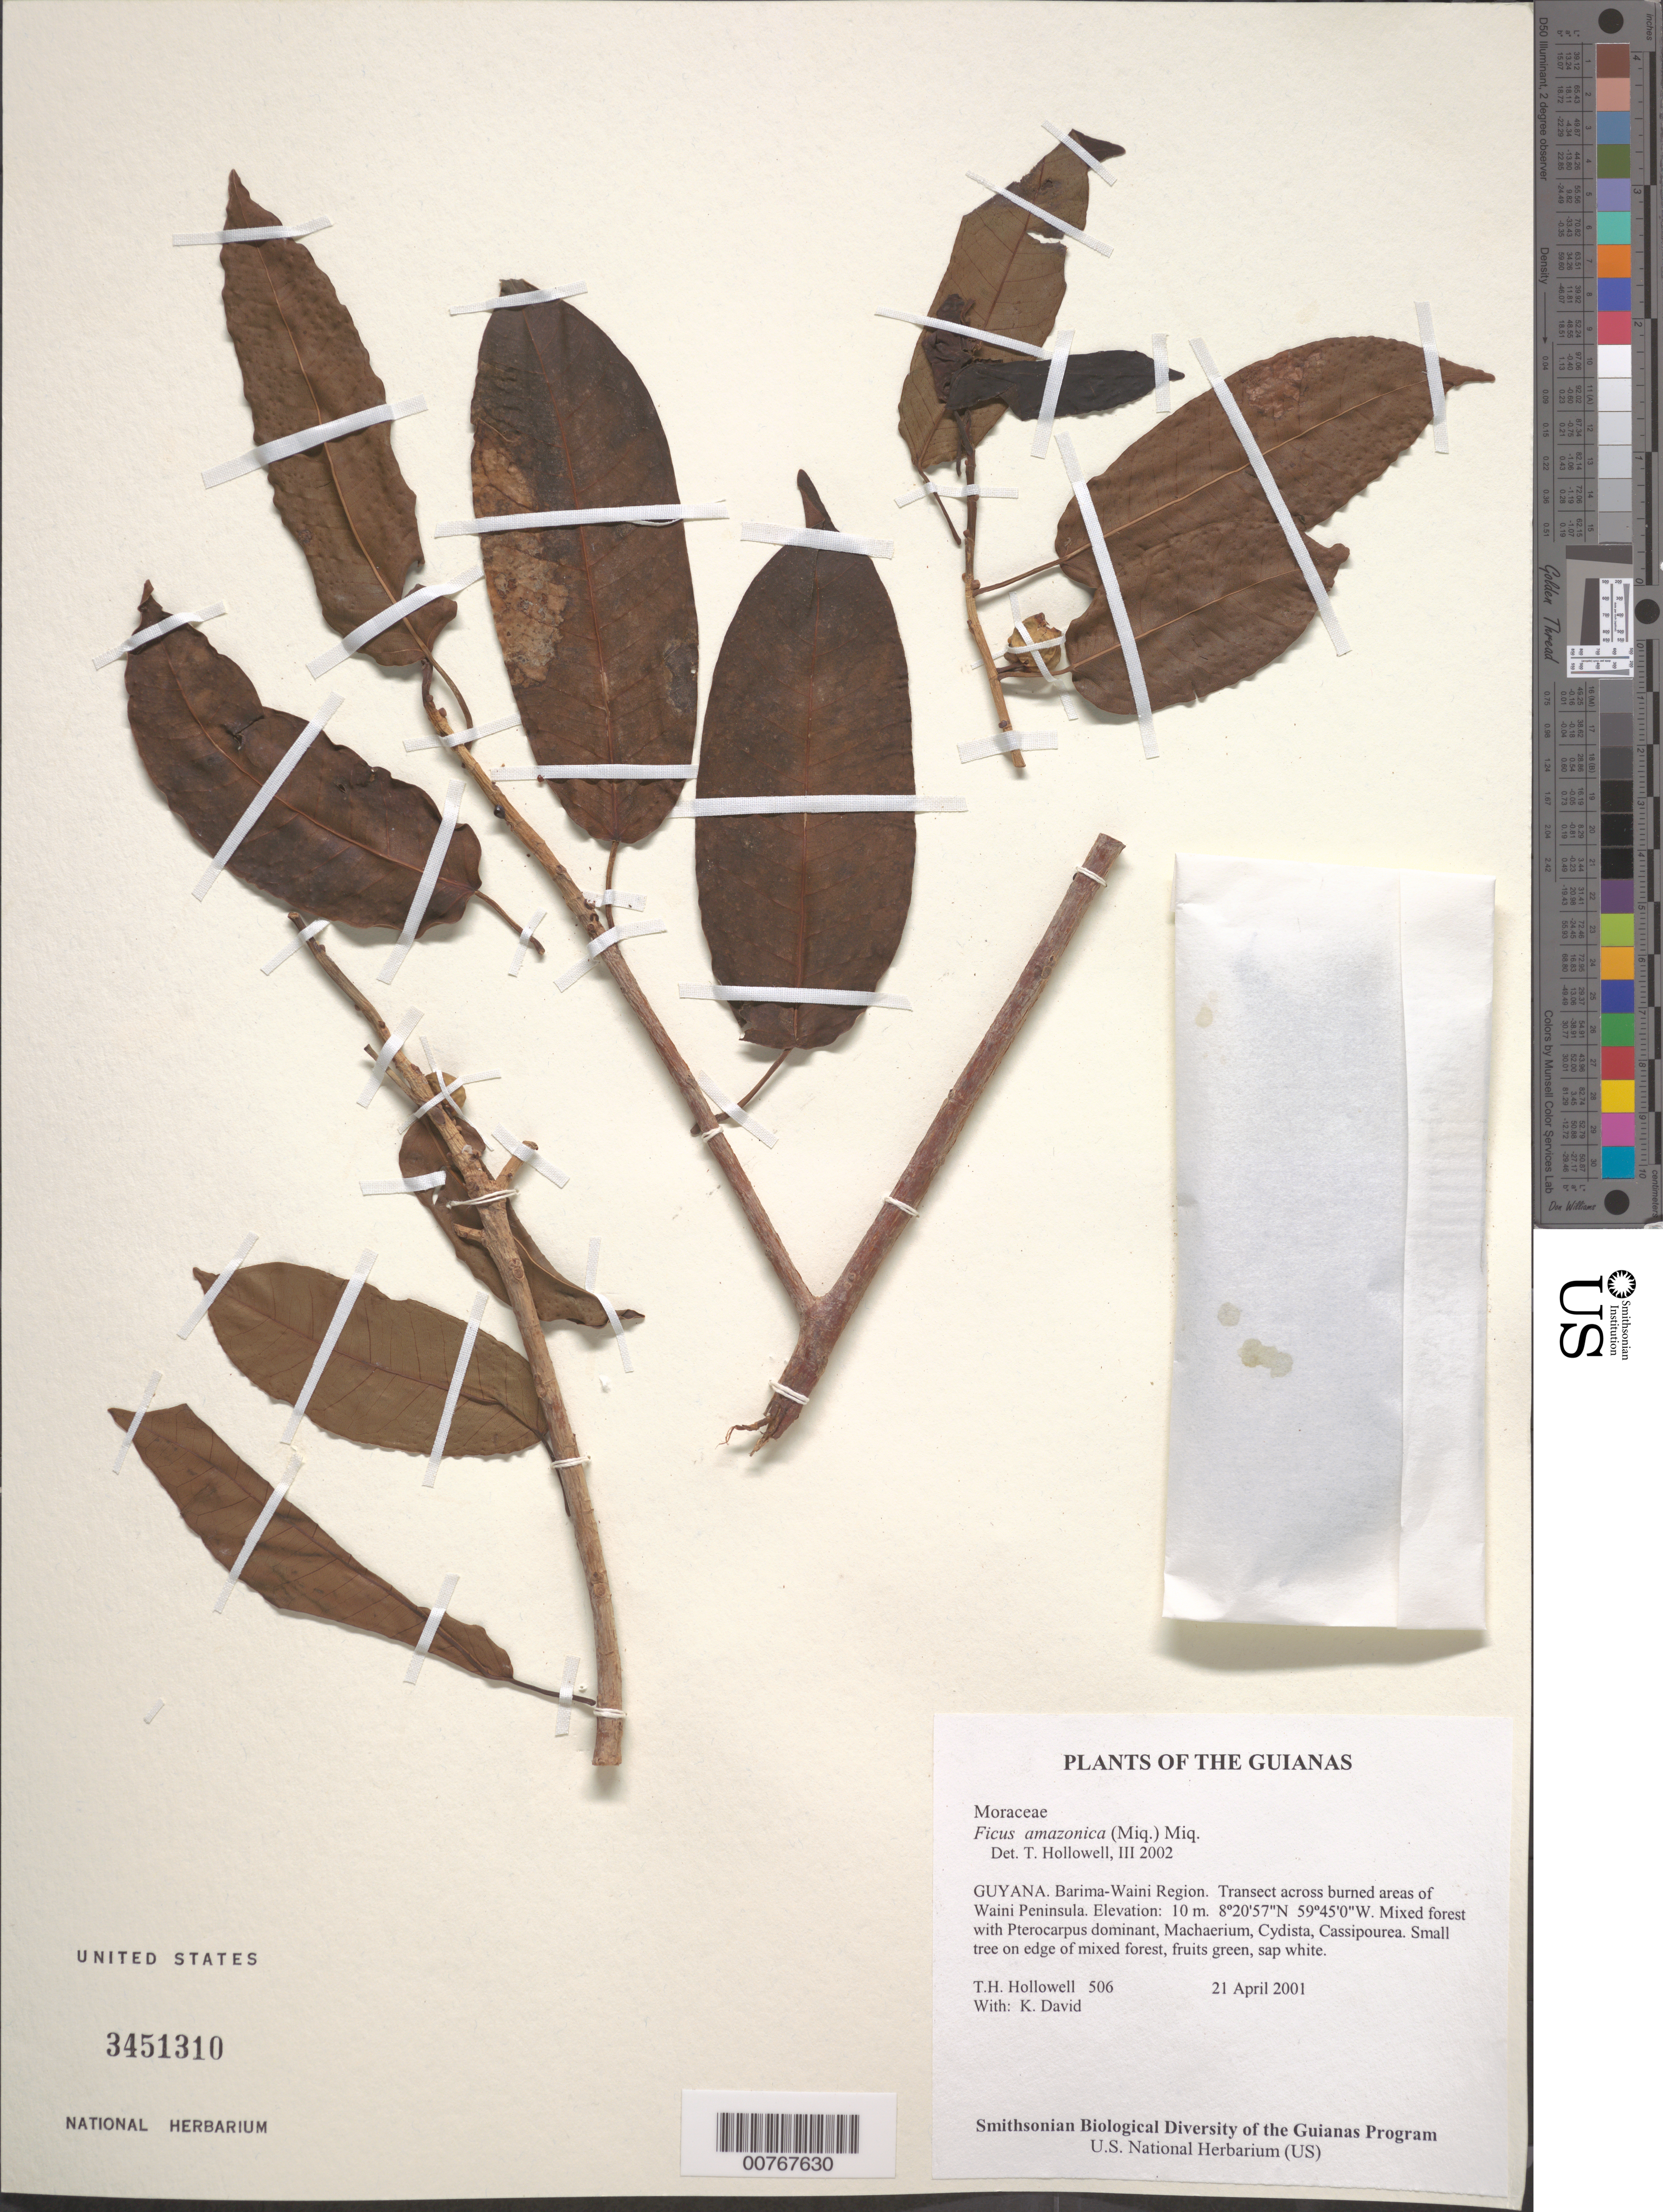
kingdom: Plantae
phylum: Tracheophyta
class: Magnoliopsida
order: Rosales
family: Moraceae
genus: Ficus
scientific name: Ficus amazonica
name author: (Miq.) Miq.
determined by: Hollowell, T. H., (BOT), Smithsonian Institution - National Museum of Natural History (UNITED STATES)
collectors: T. Hollowell & K. David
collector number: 506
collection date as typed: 21 April 2001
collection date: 2001-04-21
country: Guyana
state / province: Barima-Waini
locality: Transect across burned areas of Waini Peninsula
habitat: Mixed forest with Pterocarpus dominant, Machaerium, Cydista, Cassipourea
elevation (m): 10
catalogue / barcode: US 3451310